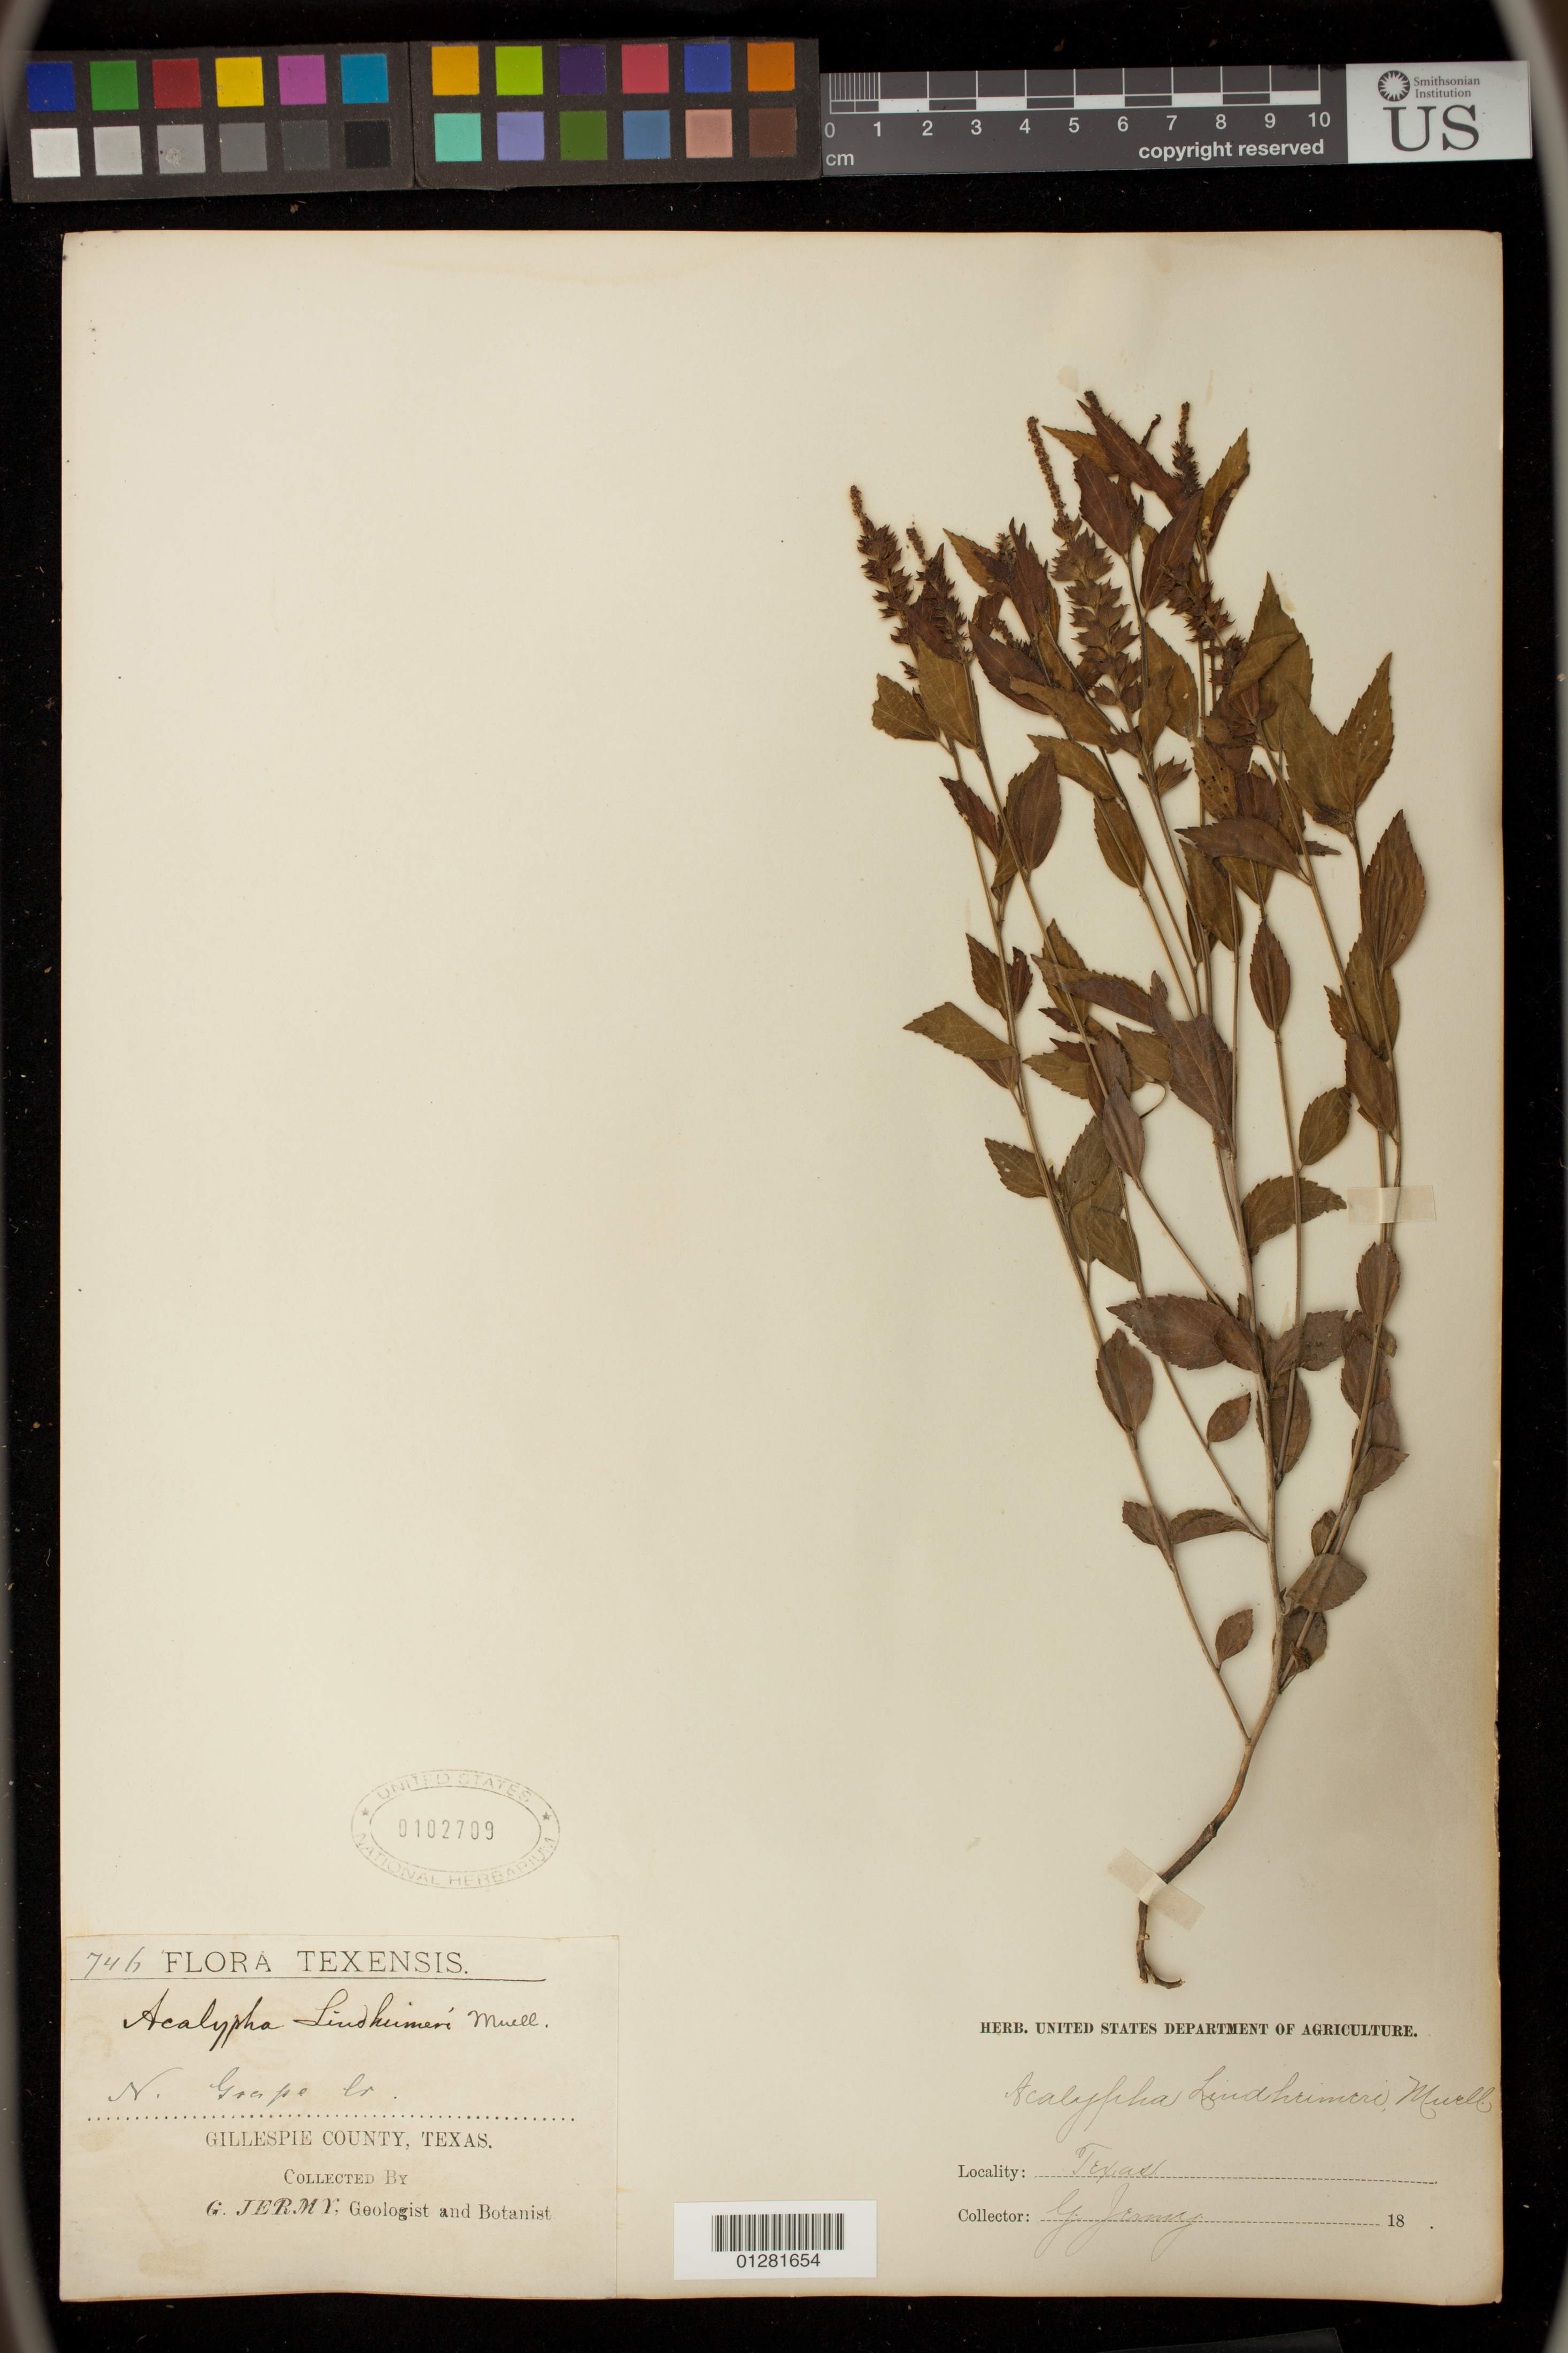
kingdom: Plantae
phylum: Tracheophyta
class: Magnoliopsida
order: Malpighiales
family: Euphorbiaceae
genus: Acalypha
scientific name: Acalypha lindheimeri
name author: Müll. Arg.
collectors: G. Jermy (herb.)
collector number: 746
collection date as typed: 18--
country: United States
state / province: Texas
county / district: Gillespie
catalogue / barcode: US 102709